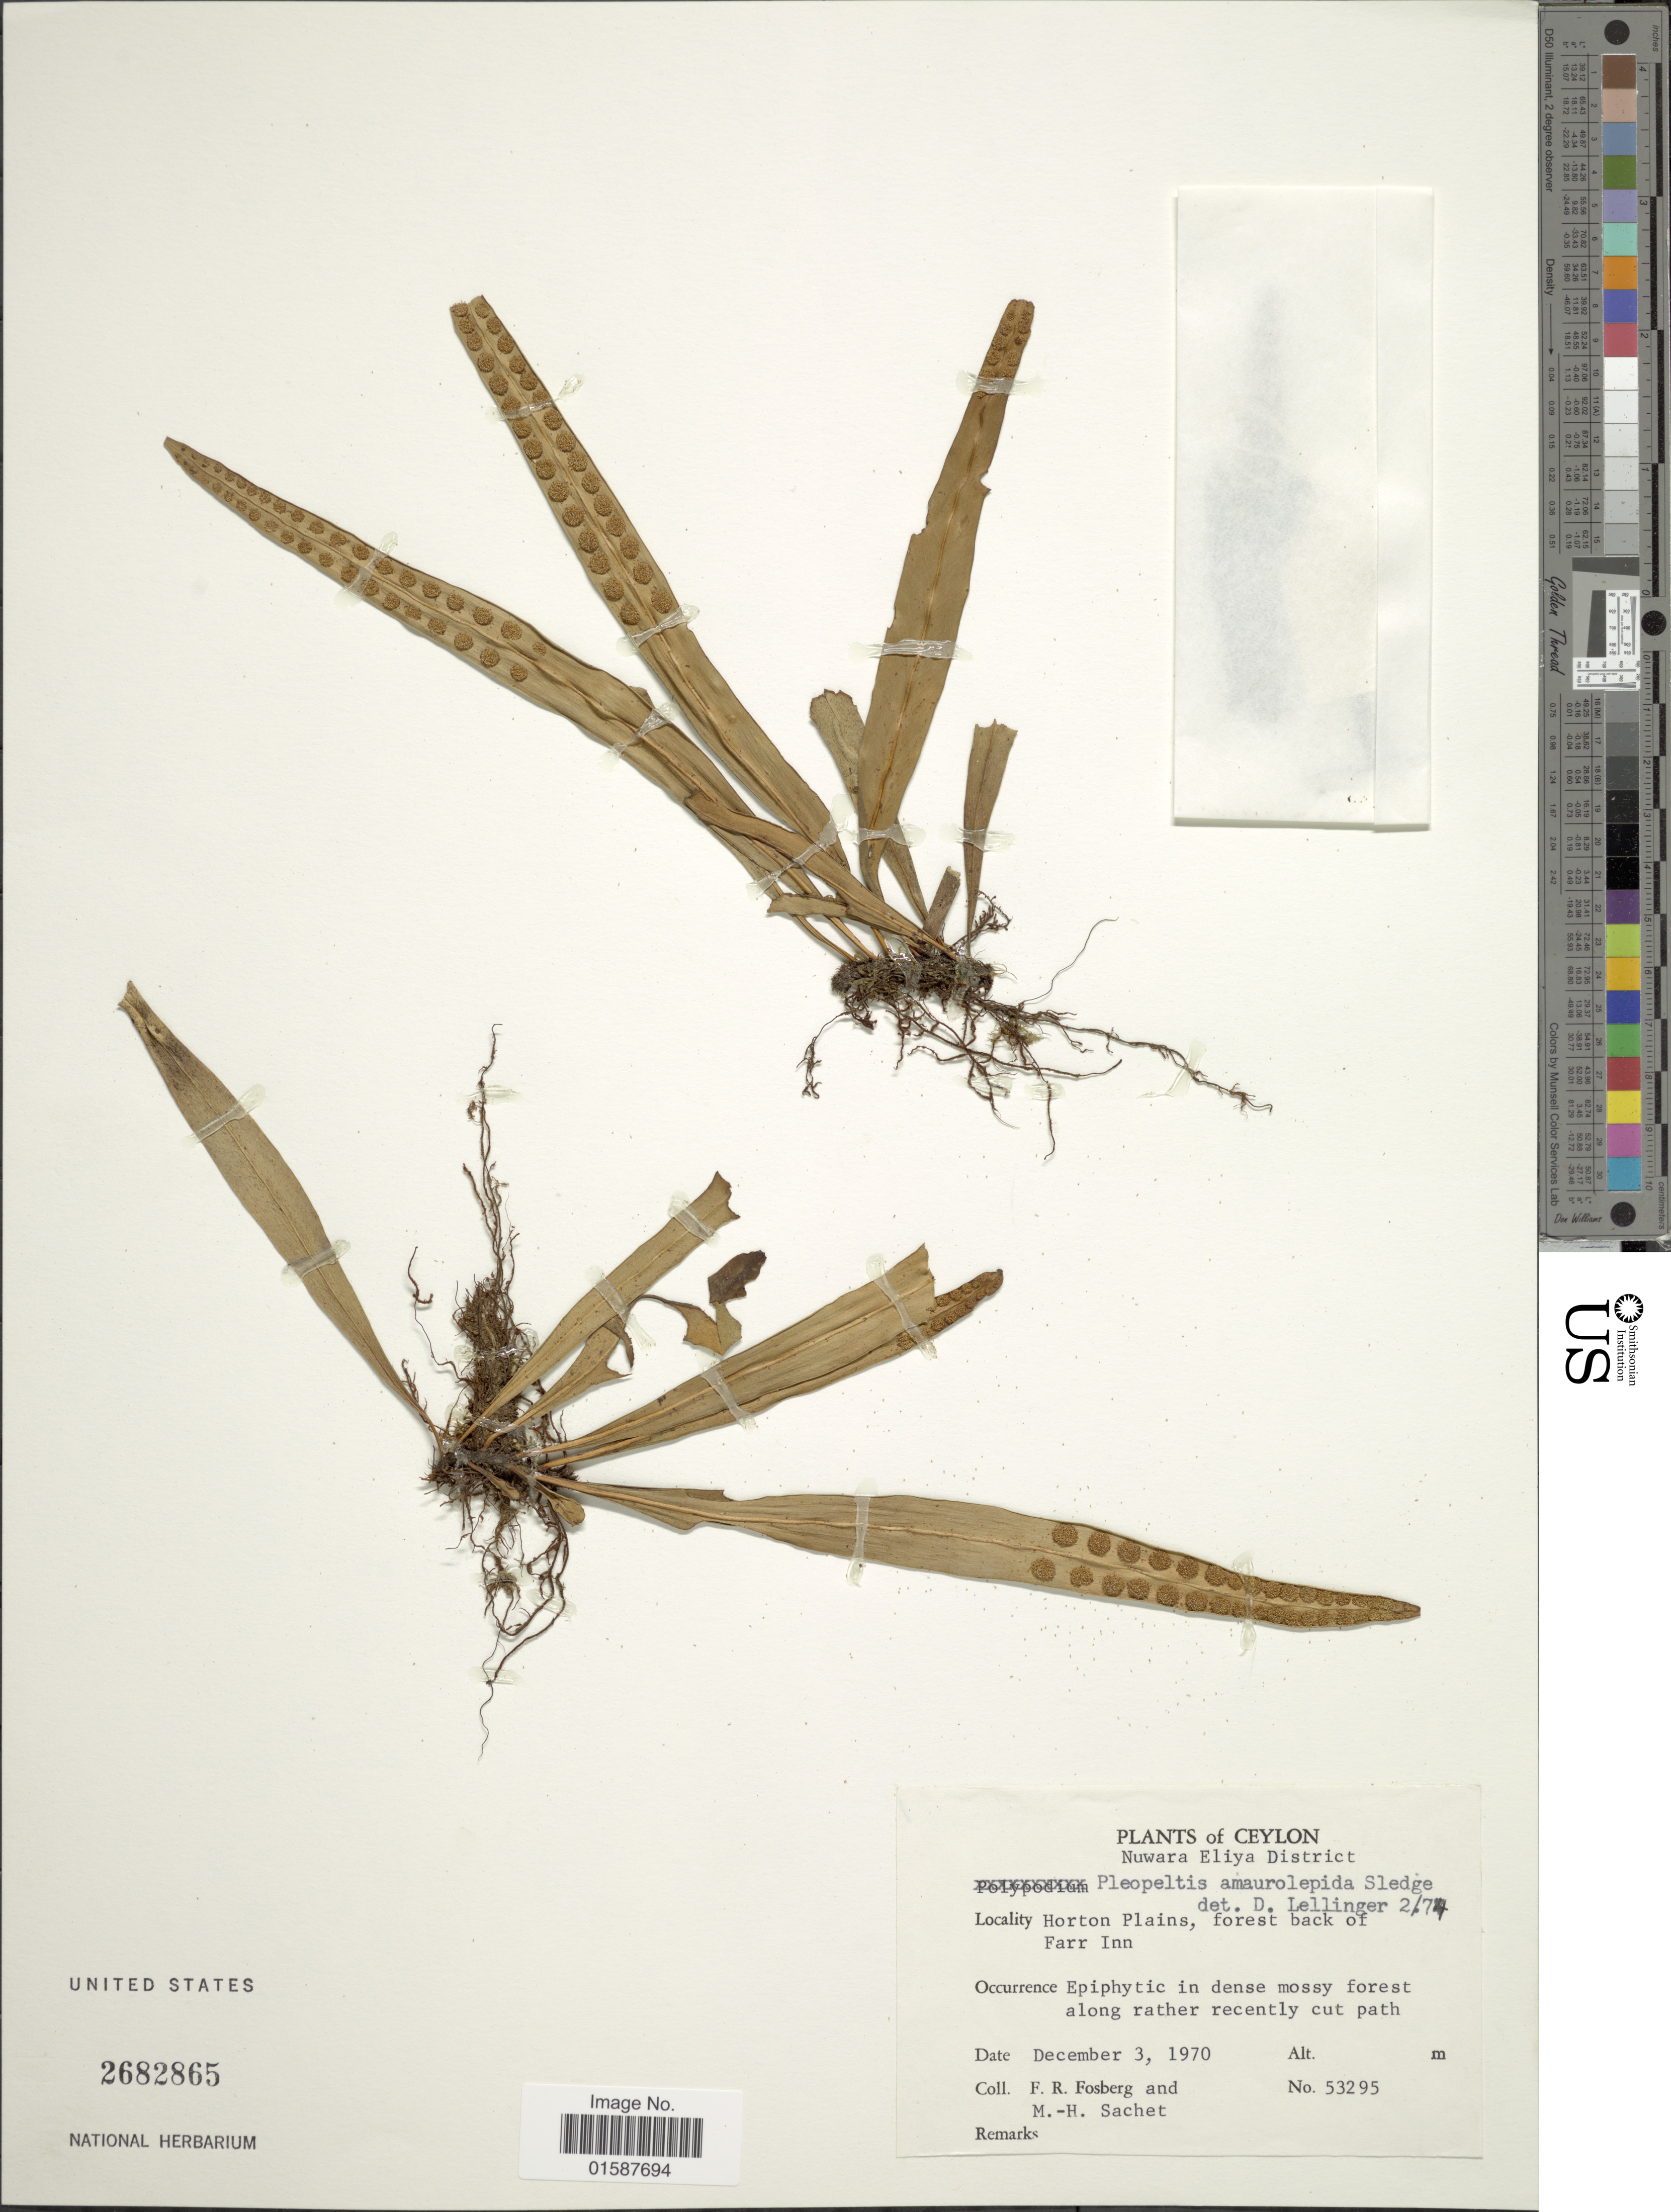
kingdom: Plantae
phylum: Tracheophyta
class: Polypodiopsida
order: Polypodiales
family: Polypodiaceae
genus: Lepisorus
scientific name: Lepisorus amaurolepidus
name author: (Sledge) Bir & Trikha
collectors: F. R. Fosberg & M.-H. Sachet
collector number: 53295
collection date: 1970-12-03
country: Sri Lanka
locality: Ceylon, Horton Plains, forest black of Farr Inn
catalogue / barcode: US 2682865